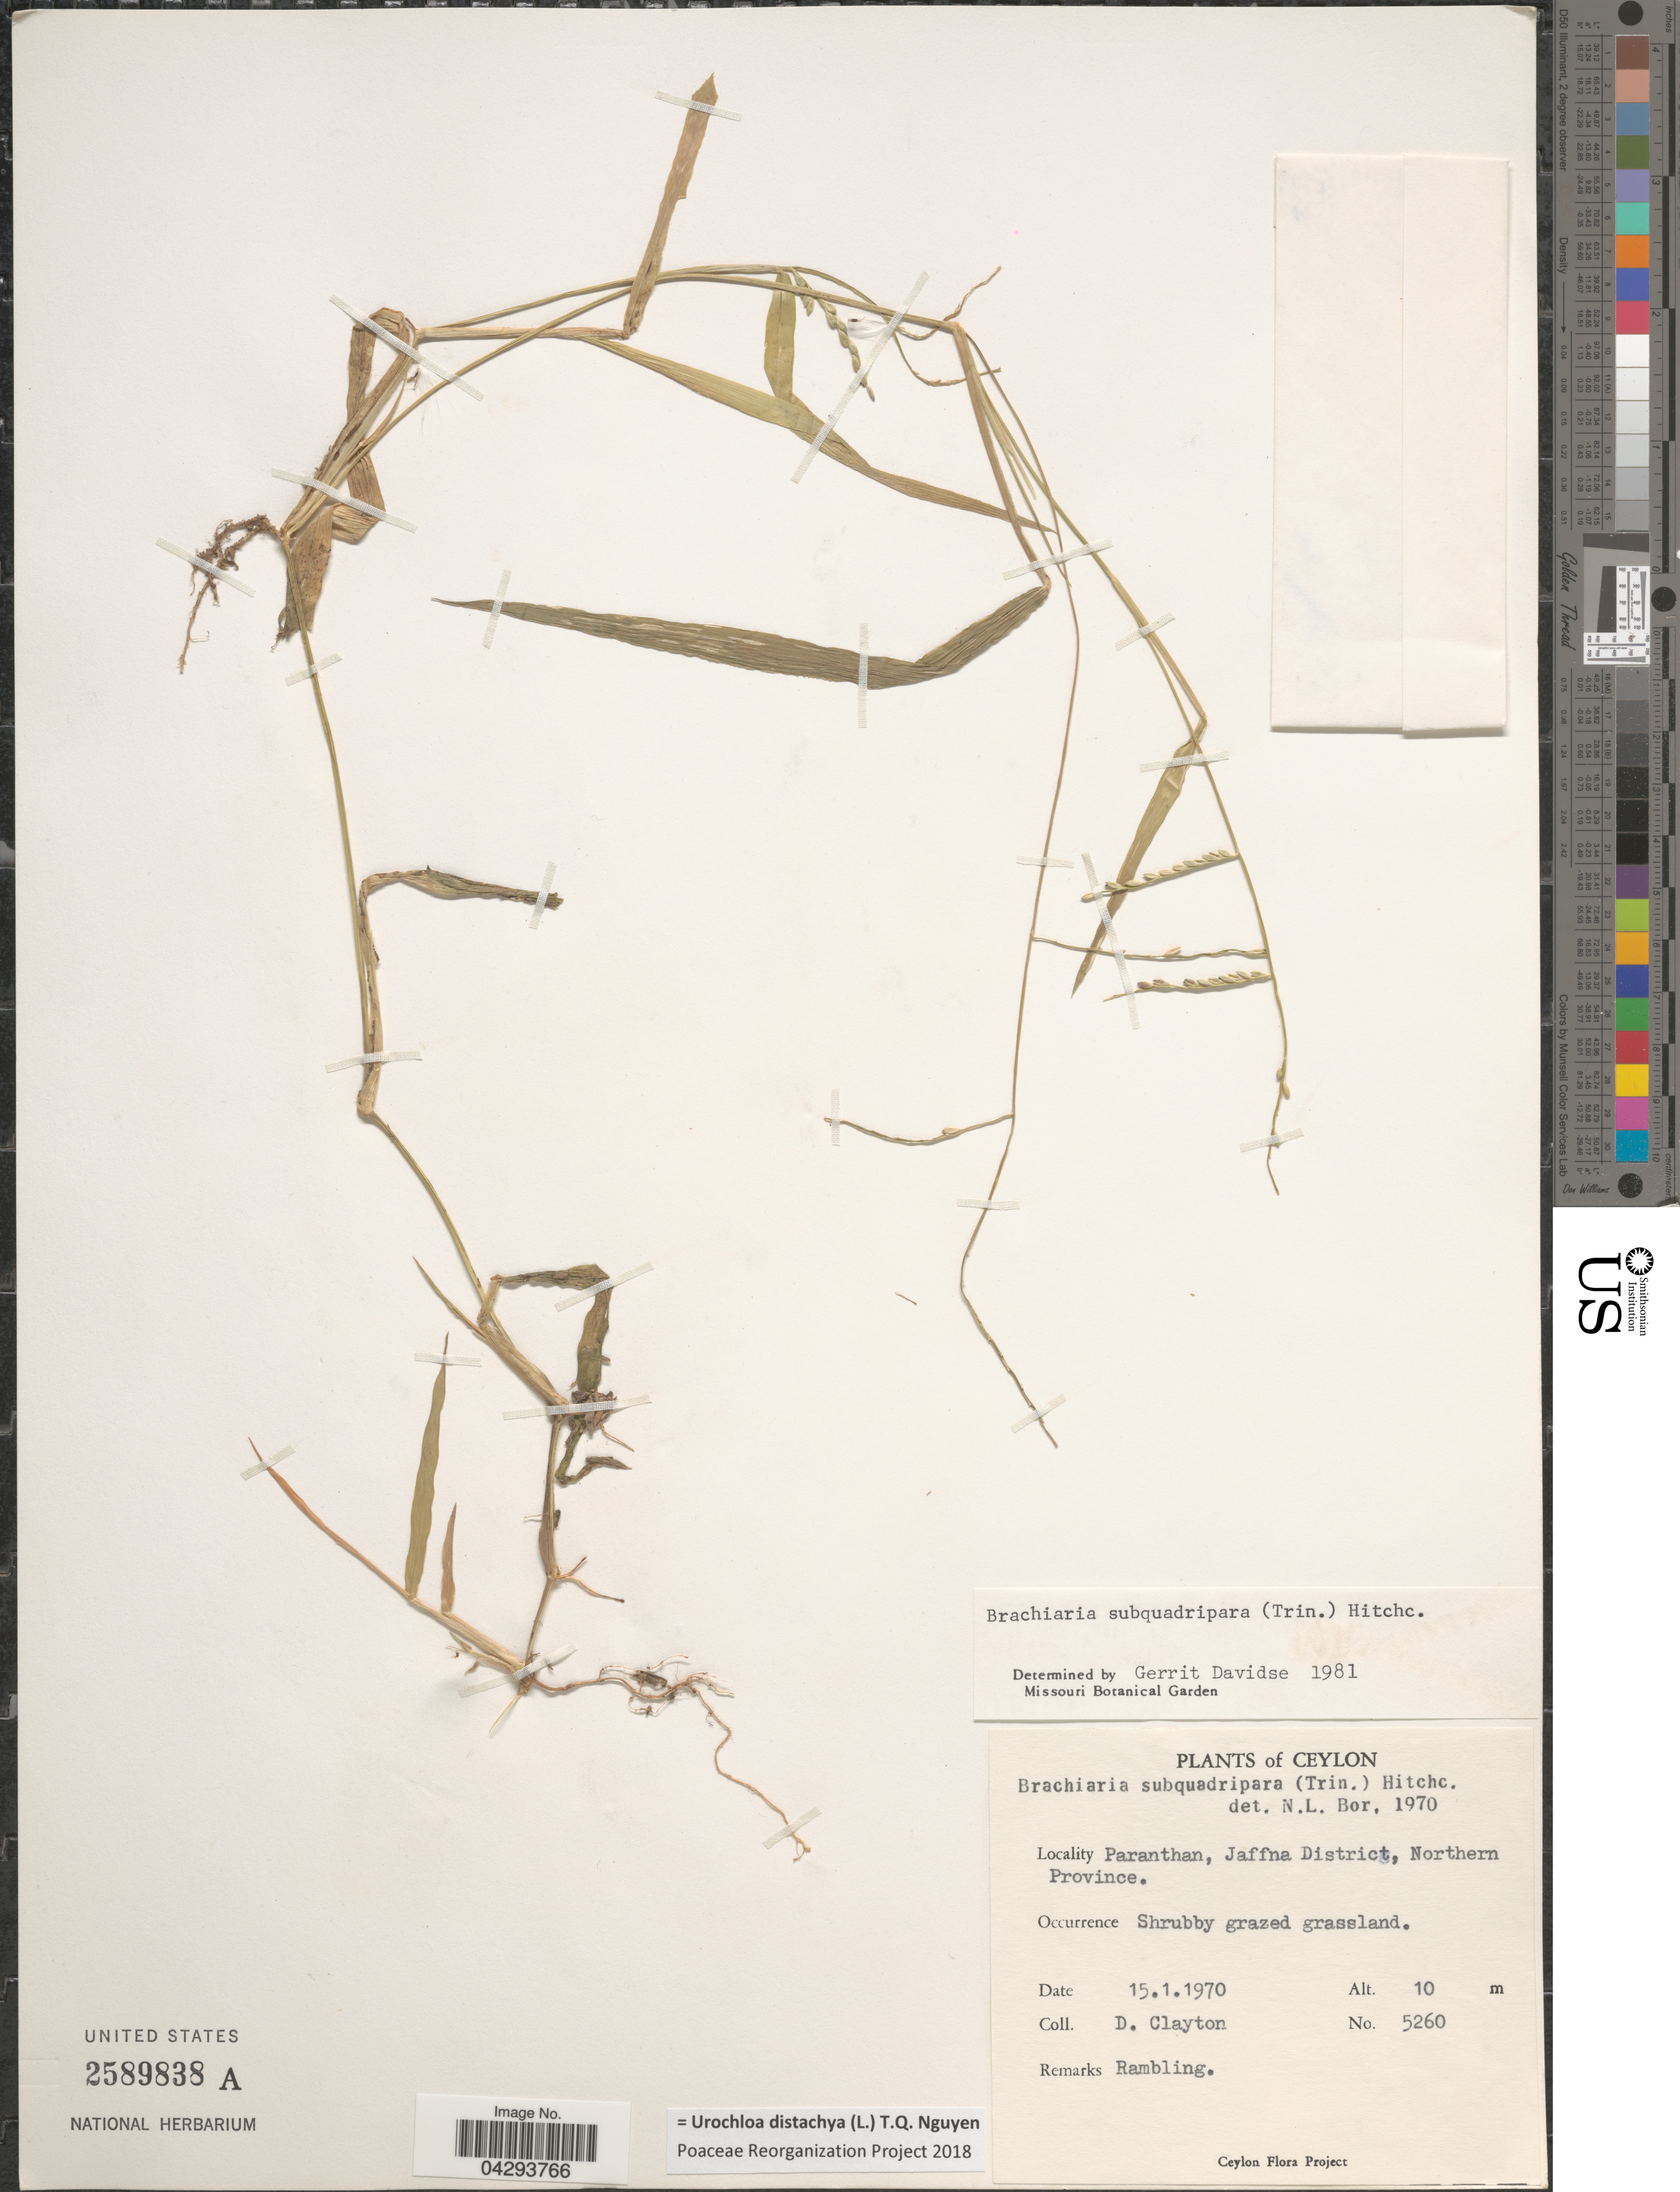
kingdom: Plantae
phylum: Tracheophyta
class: Liliopsida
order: Poales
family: Poaceae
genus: Urochloa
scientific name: Urochloa distachya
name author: (L.) T.Q. Nguyen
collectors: D. Clayton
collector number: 5260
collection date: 1970-01-15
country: Sri Lanka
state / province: Northern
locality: Ceylon. Parathan, Jaffna District.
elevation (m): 10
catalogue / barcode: US 2589838A